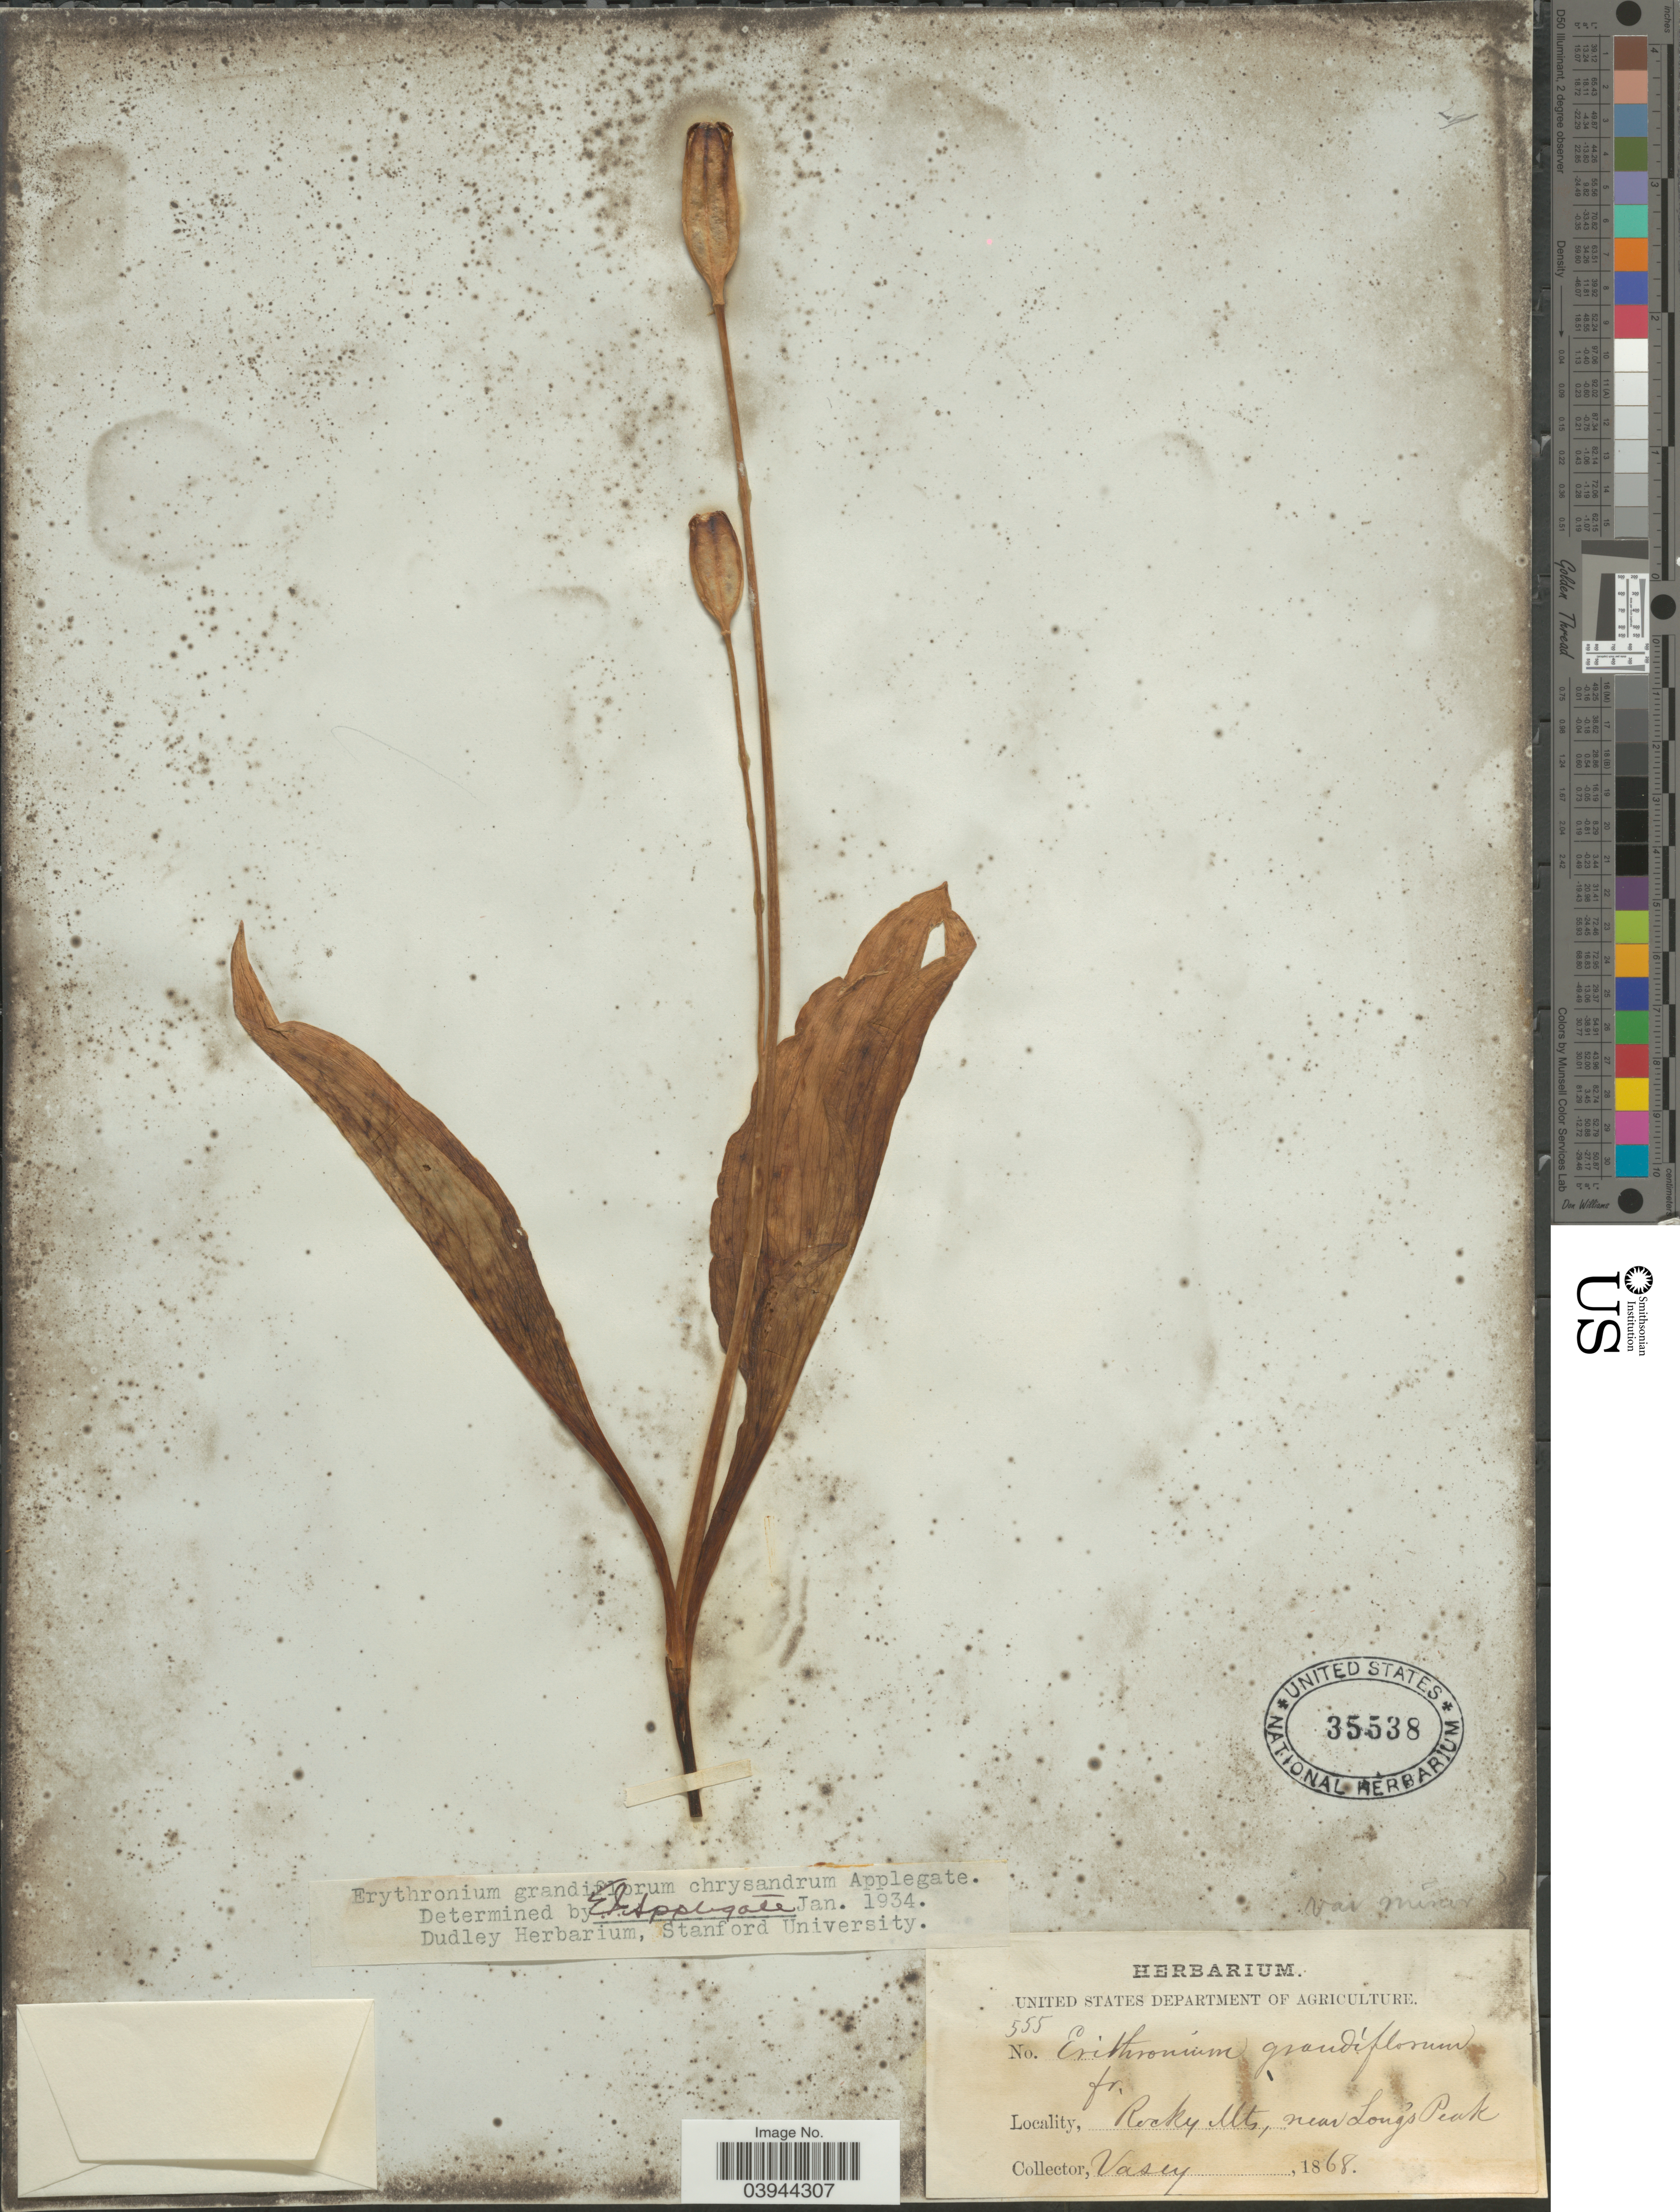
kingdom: Plantae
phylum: Tracheophyta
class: Liliopsida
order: Liliales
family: Liliaceae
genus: Erythronium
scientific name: Erythronium grandiflorum subsp. chrysandrum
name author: (Applegate) Abrams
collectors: Vasey, --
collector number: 555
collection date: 1868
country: United States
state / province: Colorado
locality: Rocky Mts, near Long's Peak.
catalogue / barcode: US 35538